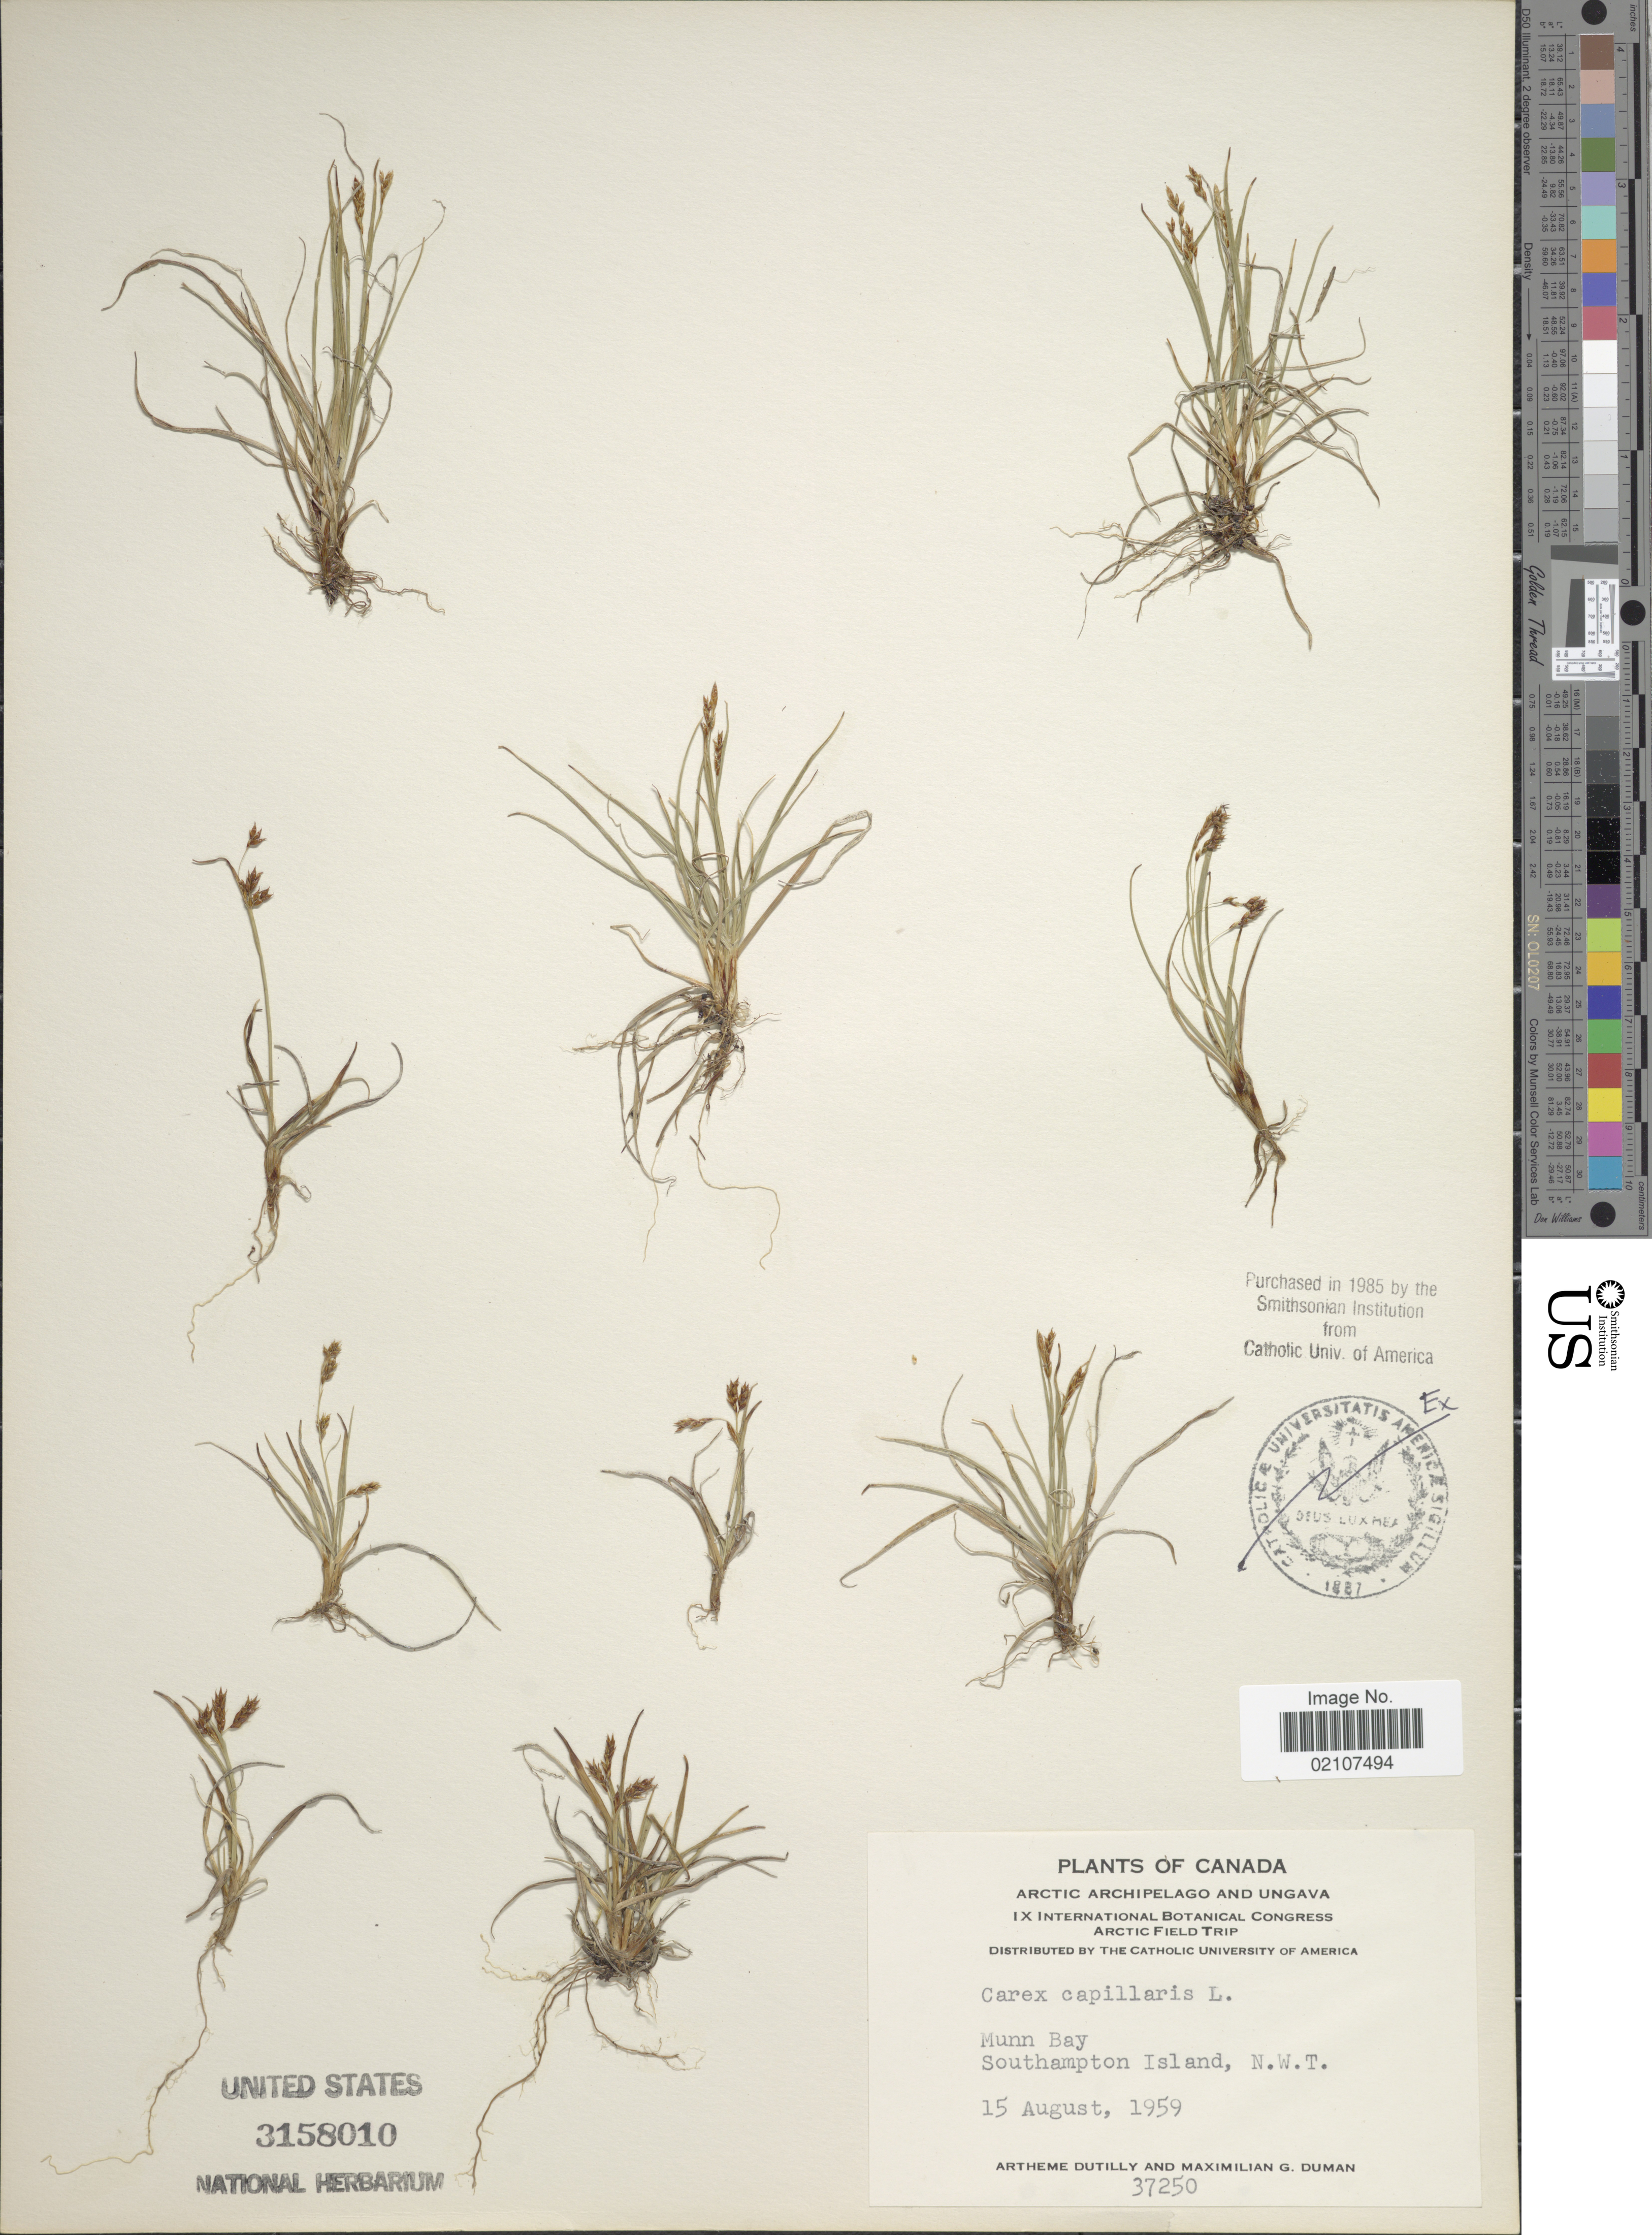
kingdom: Plantae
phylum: Tracheophyta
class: Liliopsida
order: Poales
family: Cyperaceae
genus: Carex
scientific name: Carex capillaris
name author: L.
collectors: A. Dutilly & M. Duman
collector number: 37250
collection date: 1959-08-15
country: Canada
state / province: Northwest Territories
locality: Arctic Archipelago and Ungava, Munn Bay, Southampton Island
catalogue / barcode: US 3158010